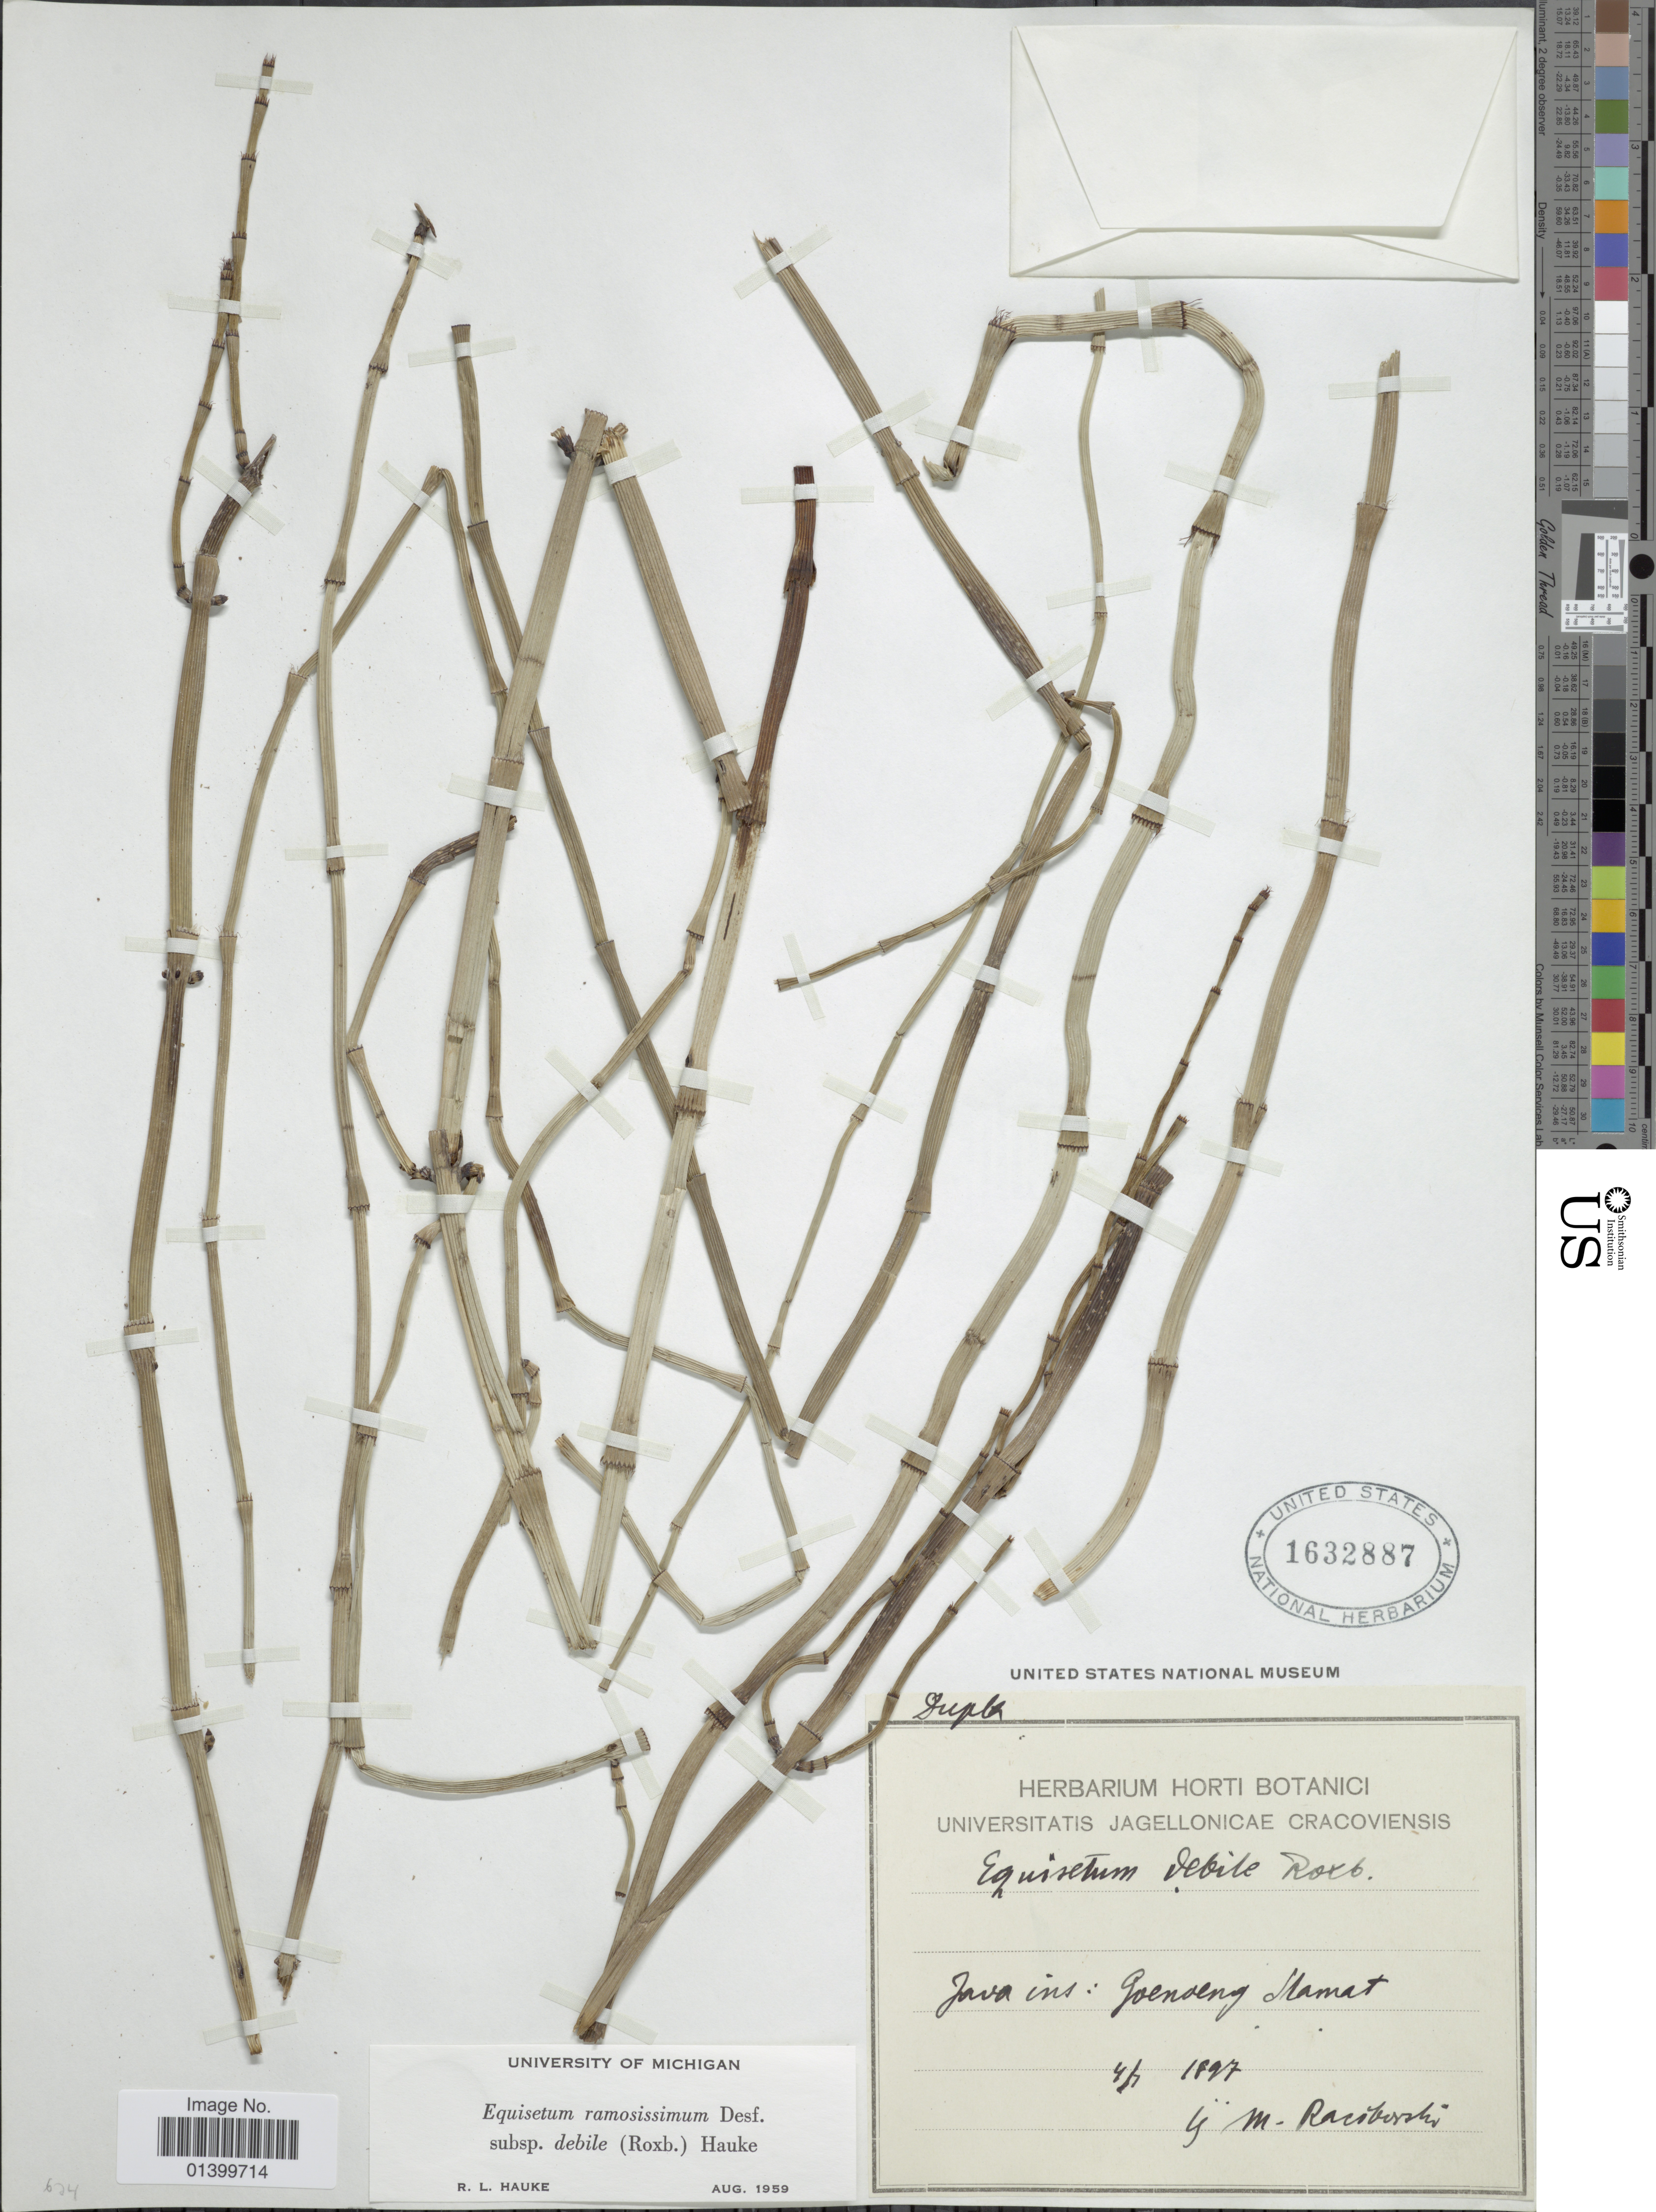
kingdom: Plantae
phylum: Tracheophyta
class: Polypodiopsida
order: Equisetales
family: Equisetaceae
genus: Equisetum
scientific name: Equisetum ramosissimum subsp. debile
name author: (Roxb. ex Vaucher) Hauke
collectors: M. Raciborski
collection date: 1897-07-04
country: Indonesia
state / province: Java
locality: Java ins: Goenoeng Slamat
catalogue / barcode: US 1632887